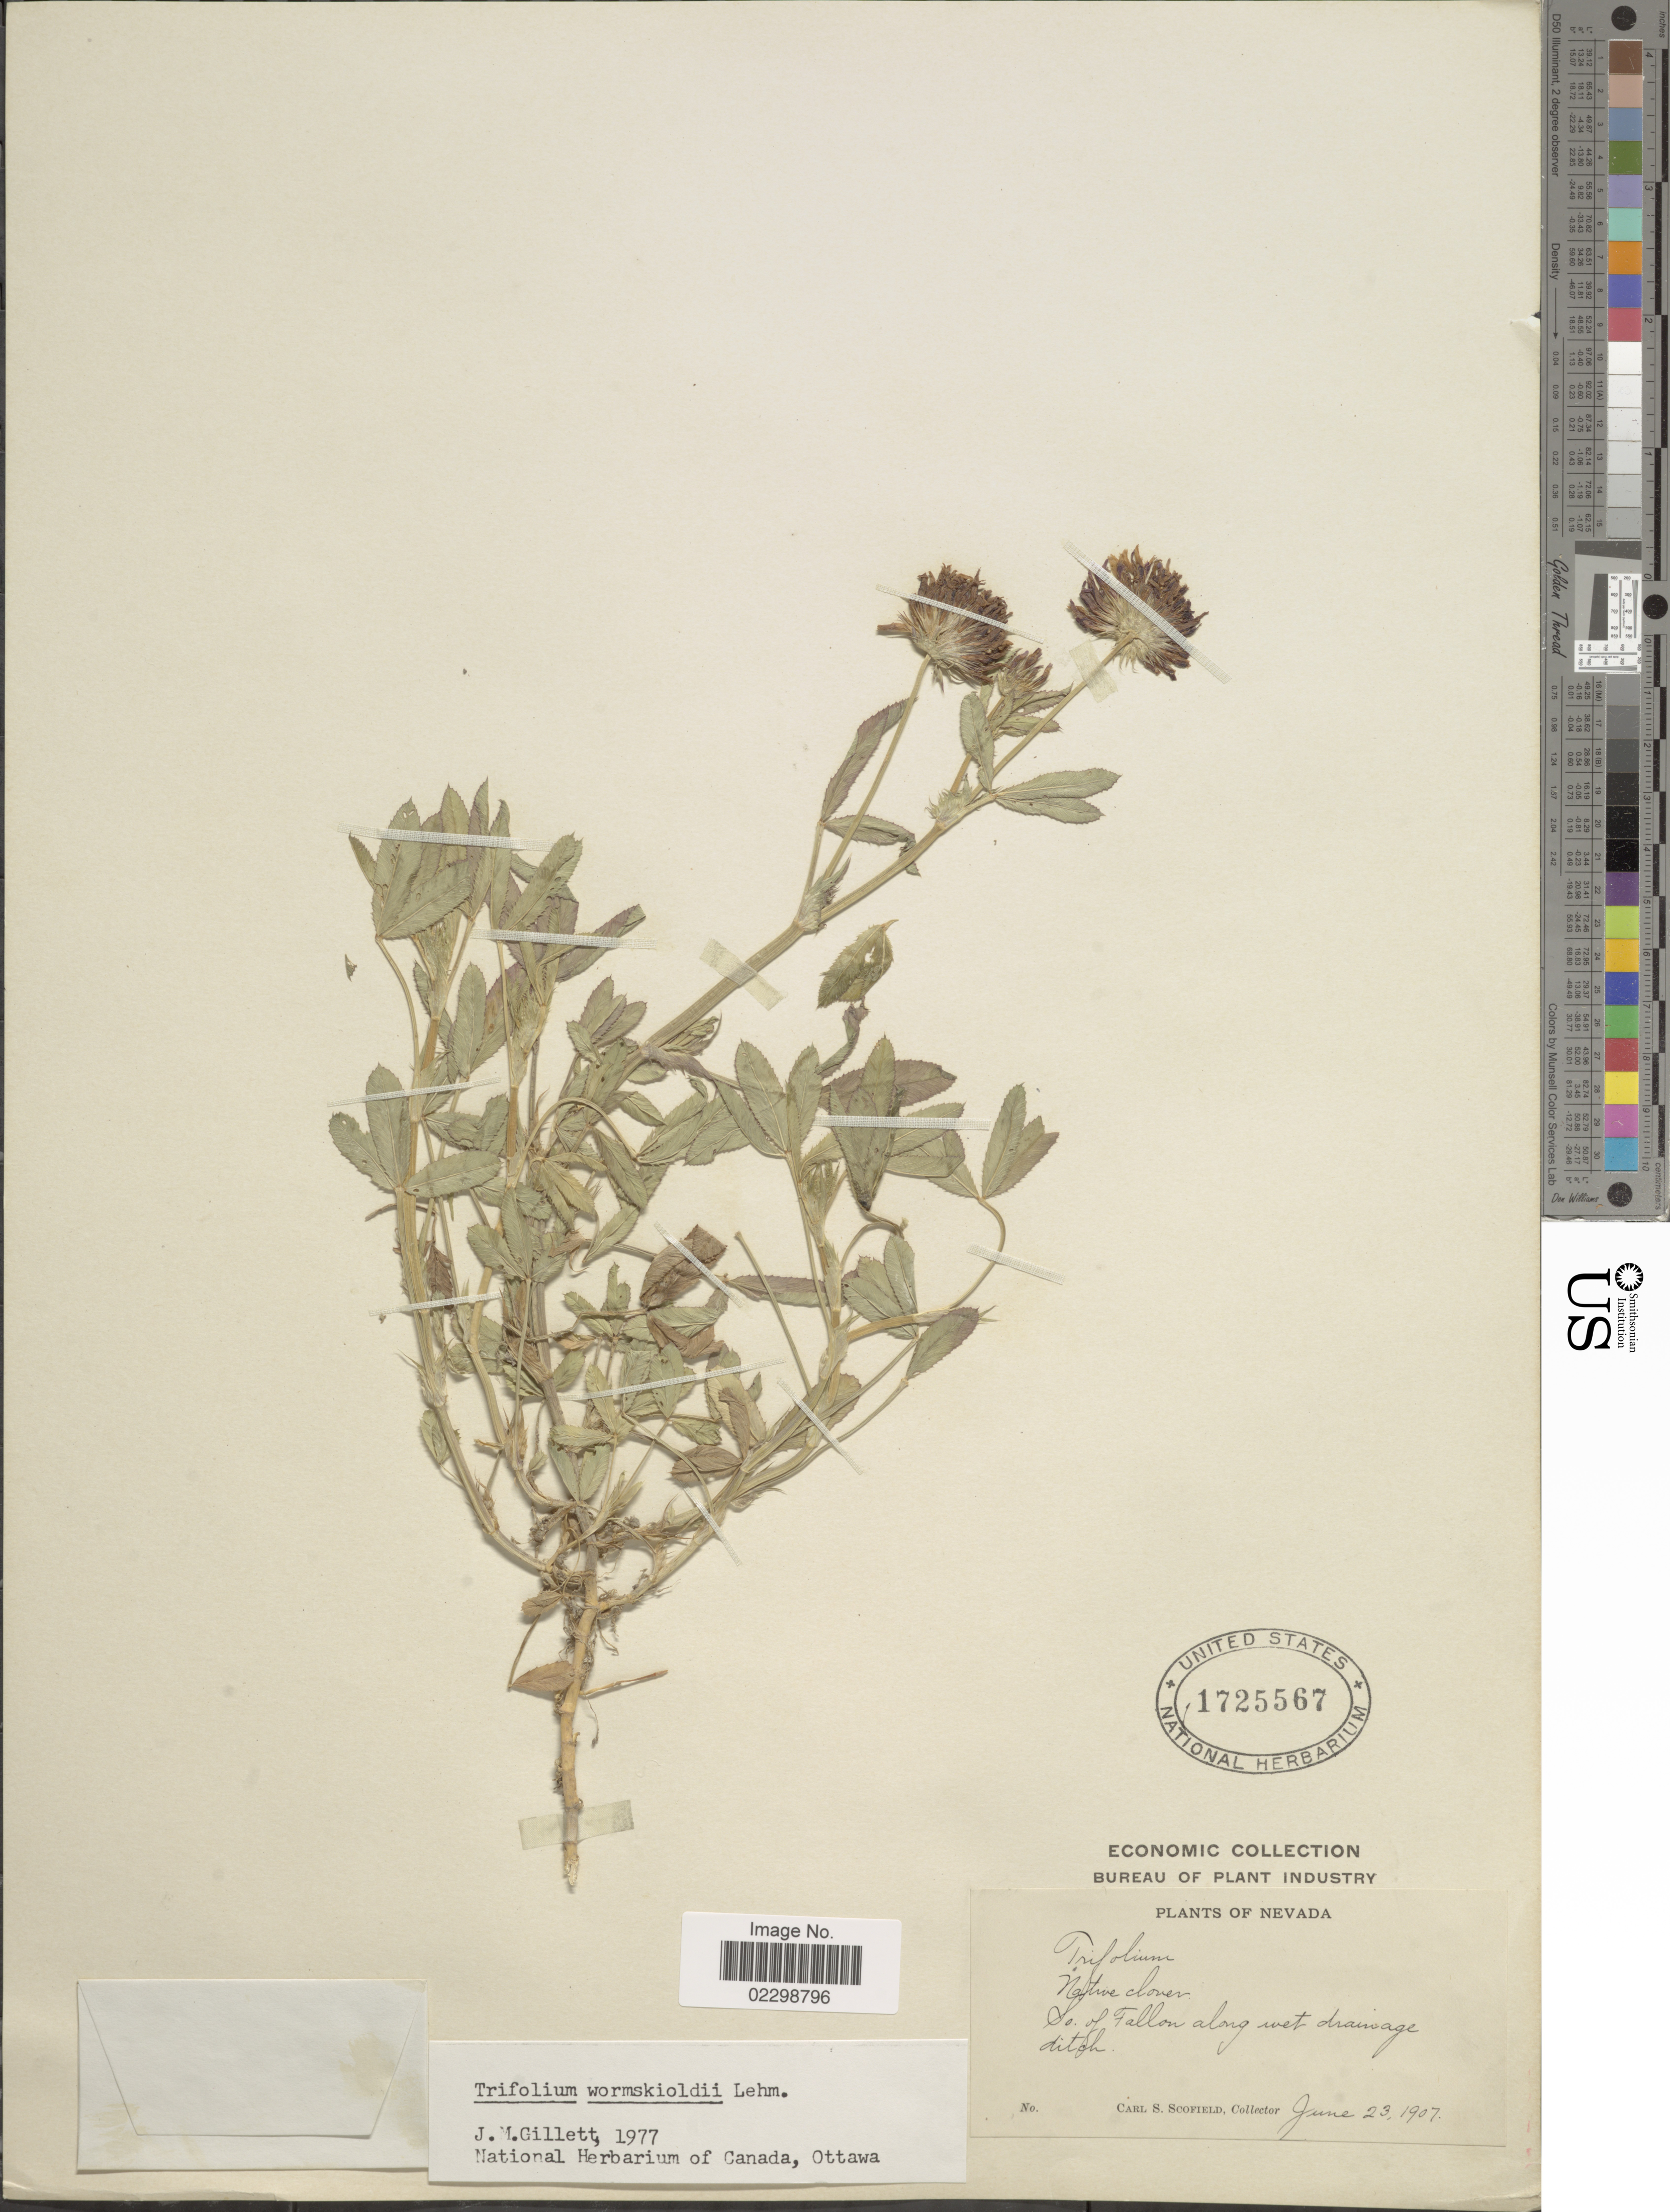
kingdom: Plantae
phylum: Tracheophyta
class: Magnoliopsida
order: Fabales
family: Fabaceae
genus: Trifolium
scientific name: Trifolium wormskioldii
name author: Lehm.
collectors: C. Scofield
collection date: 1907-06-23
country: United States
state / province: Nevada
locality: So. of Fallon along wet drainage ditch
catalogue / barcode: US 1725567